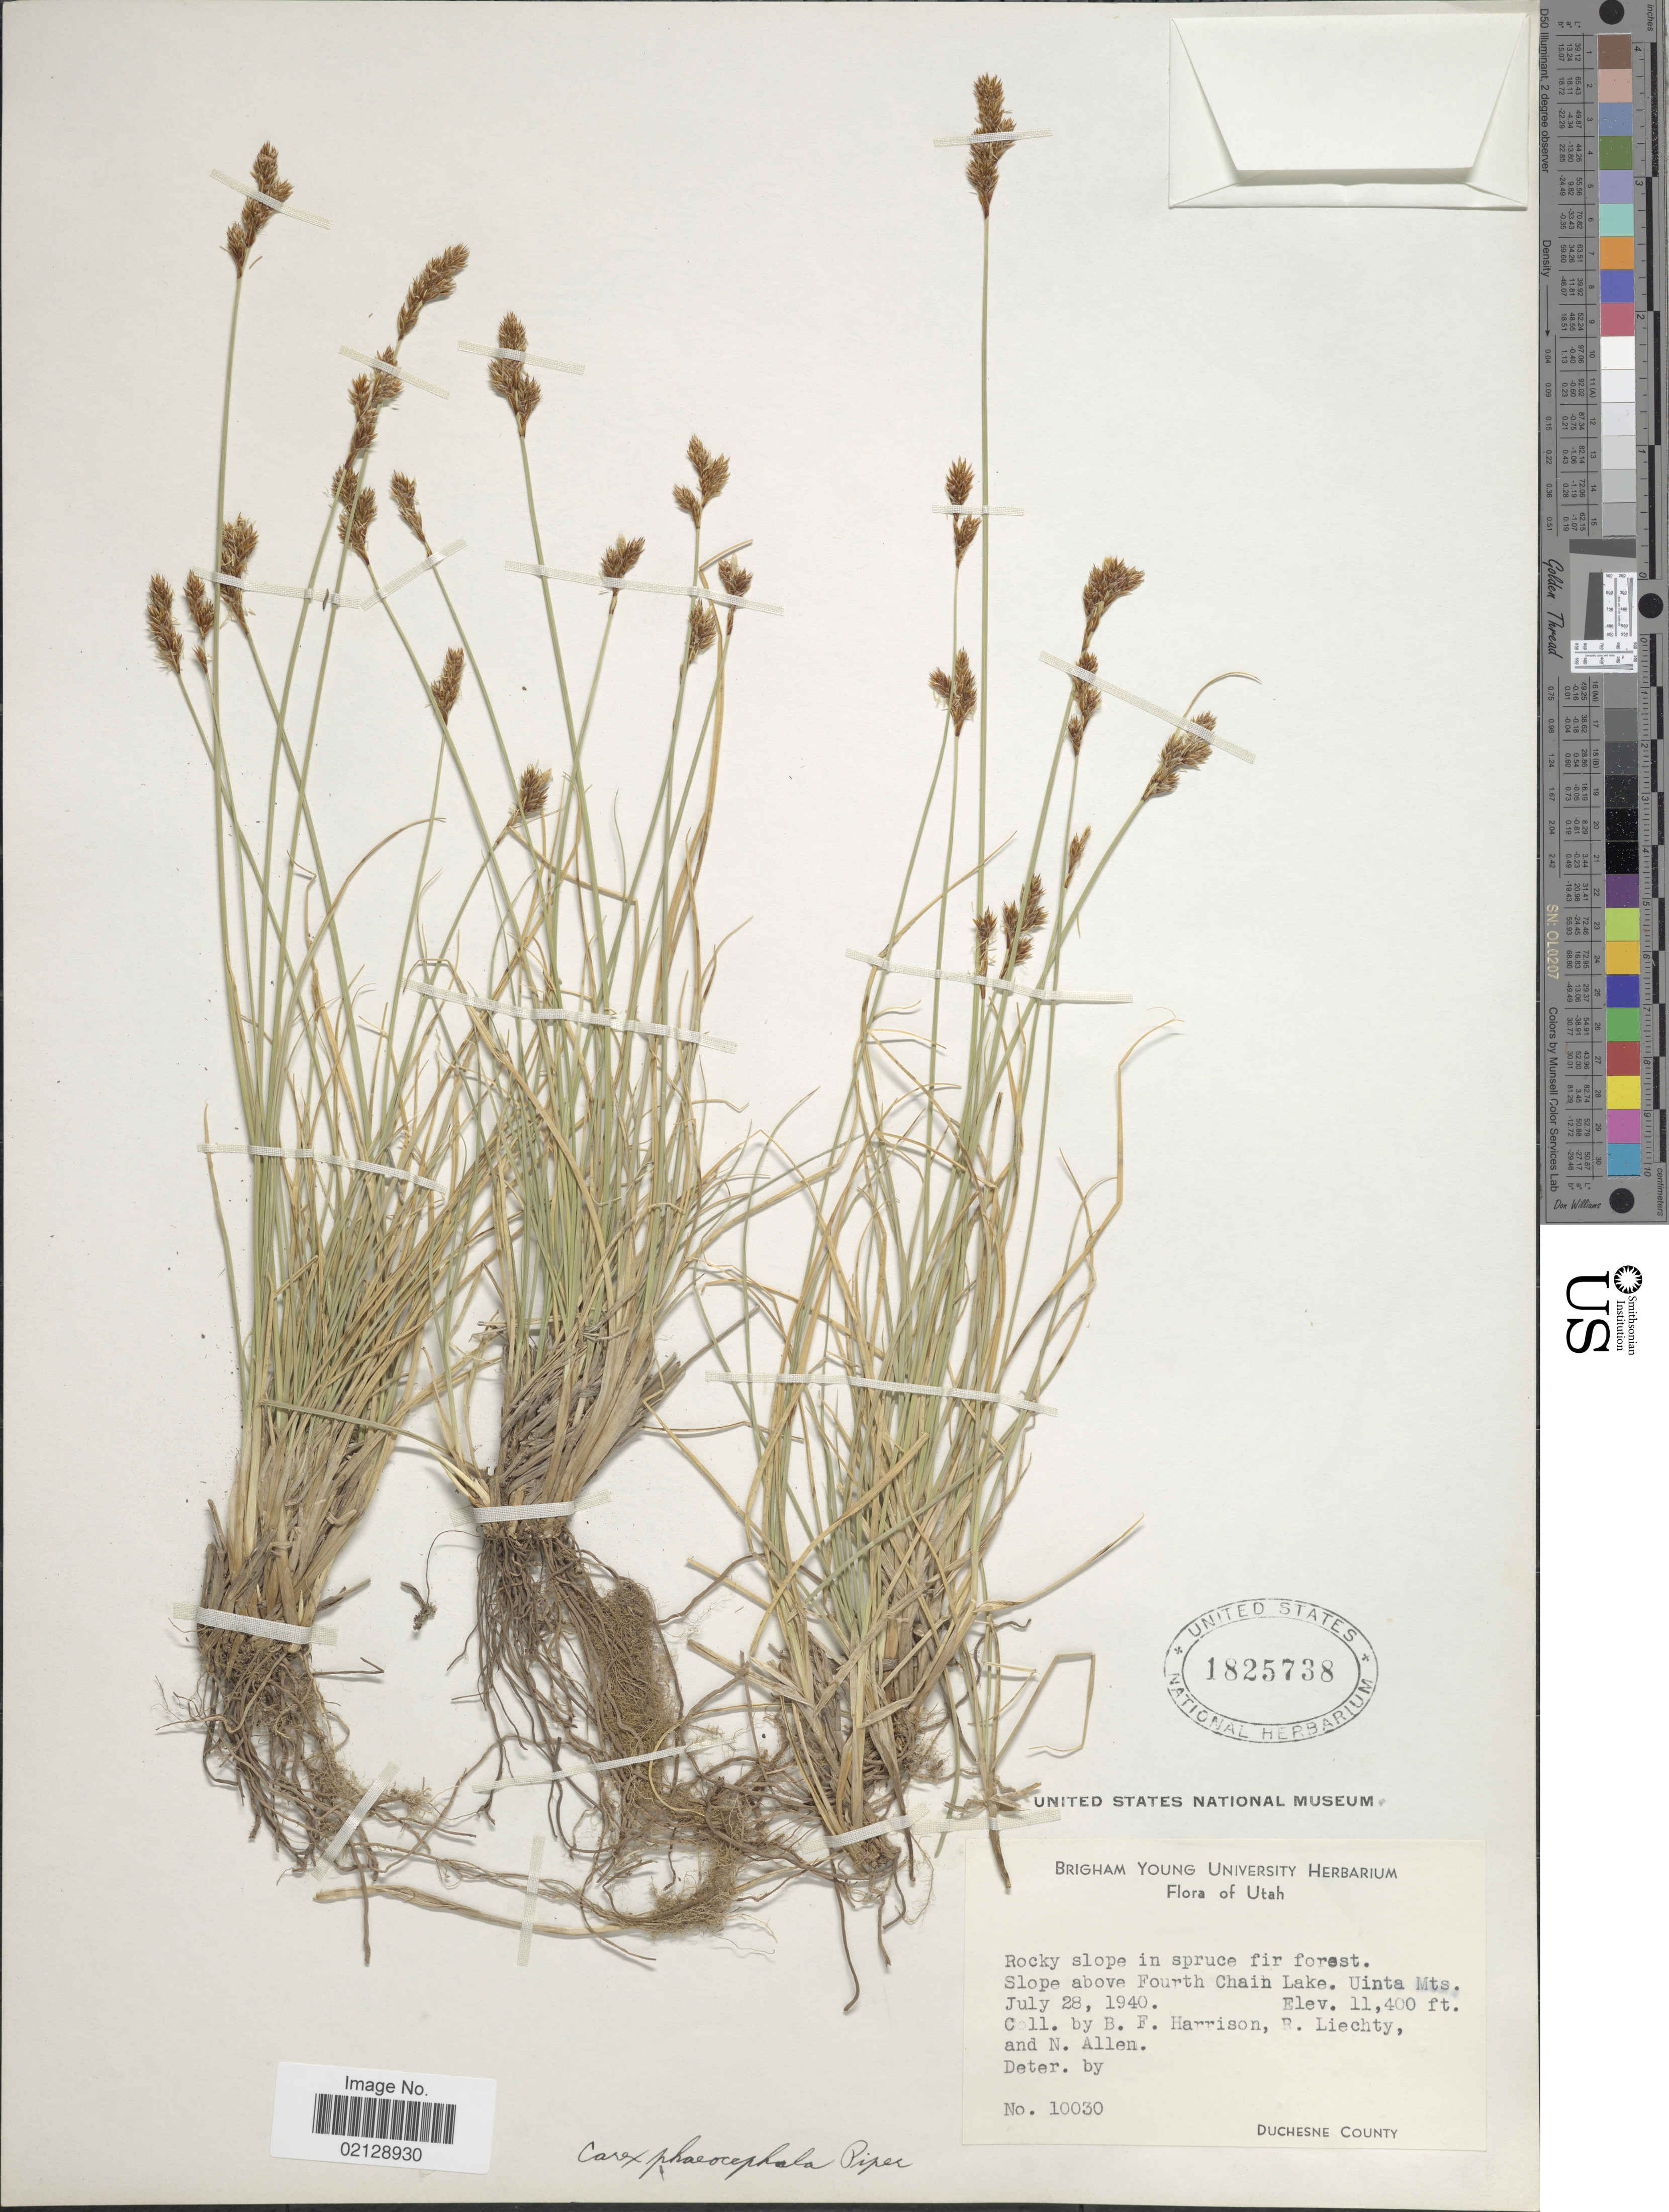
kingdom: Plantae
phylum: Tracheophyta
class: Liliopsida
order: Poales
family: Cyperaceae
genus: Carex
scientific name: Carex phaeocephala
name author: Piper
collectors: B. F. Harrison & R. Liechty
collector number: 10030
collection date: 1940-07-28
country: United States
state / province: Utah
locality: Slope above Fourth Chain Lake, Uinta Mts.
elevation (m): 3475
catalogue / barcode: US 1825738